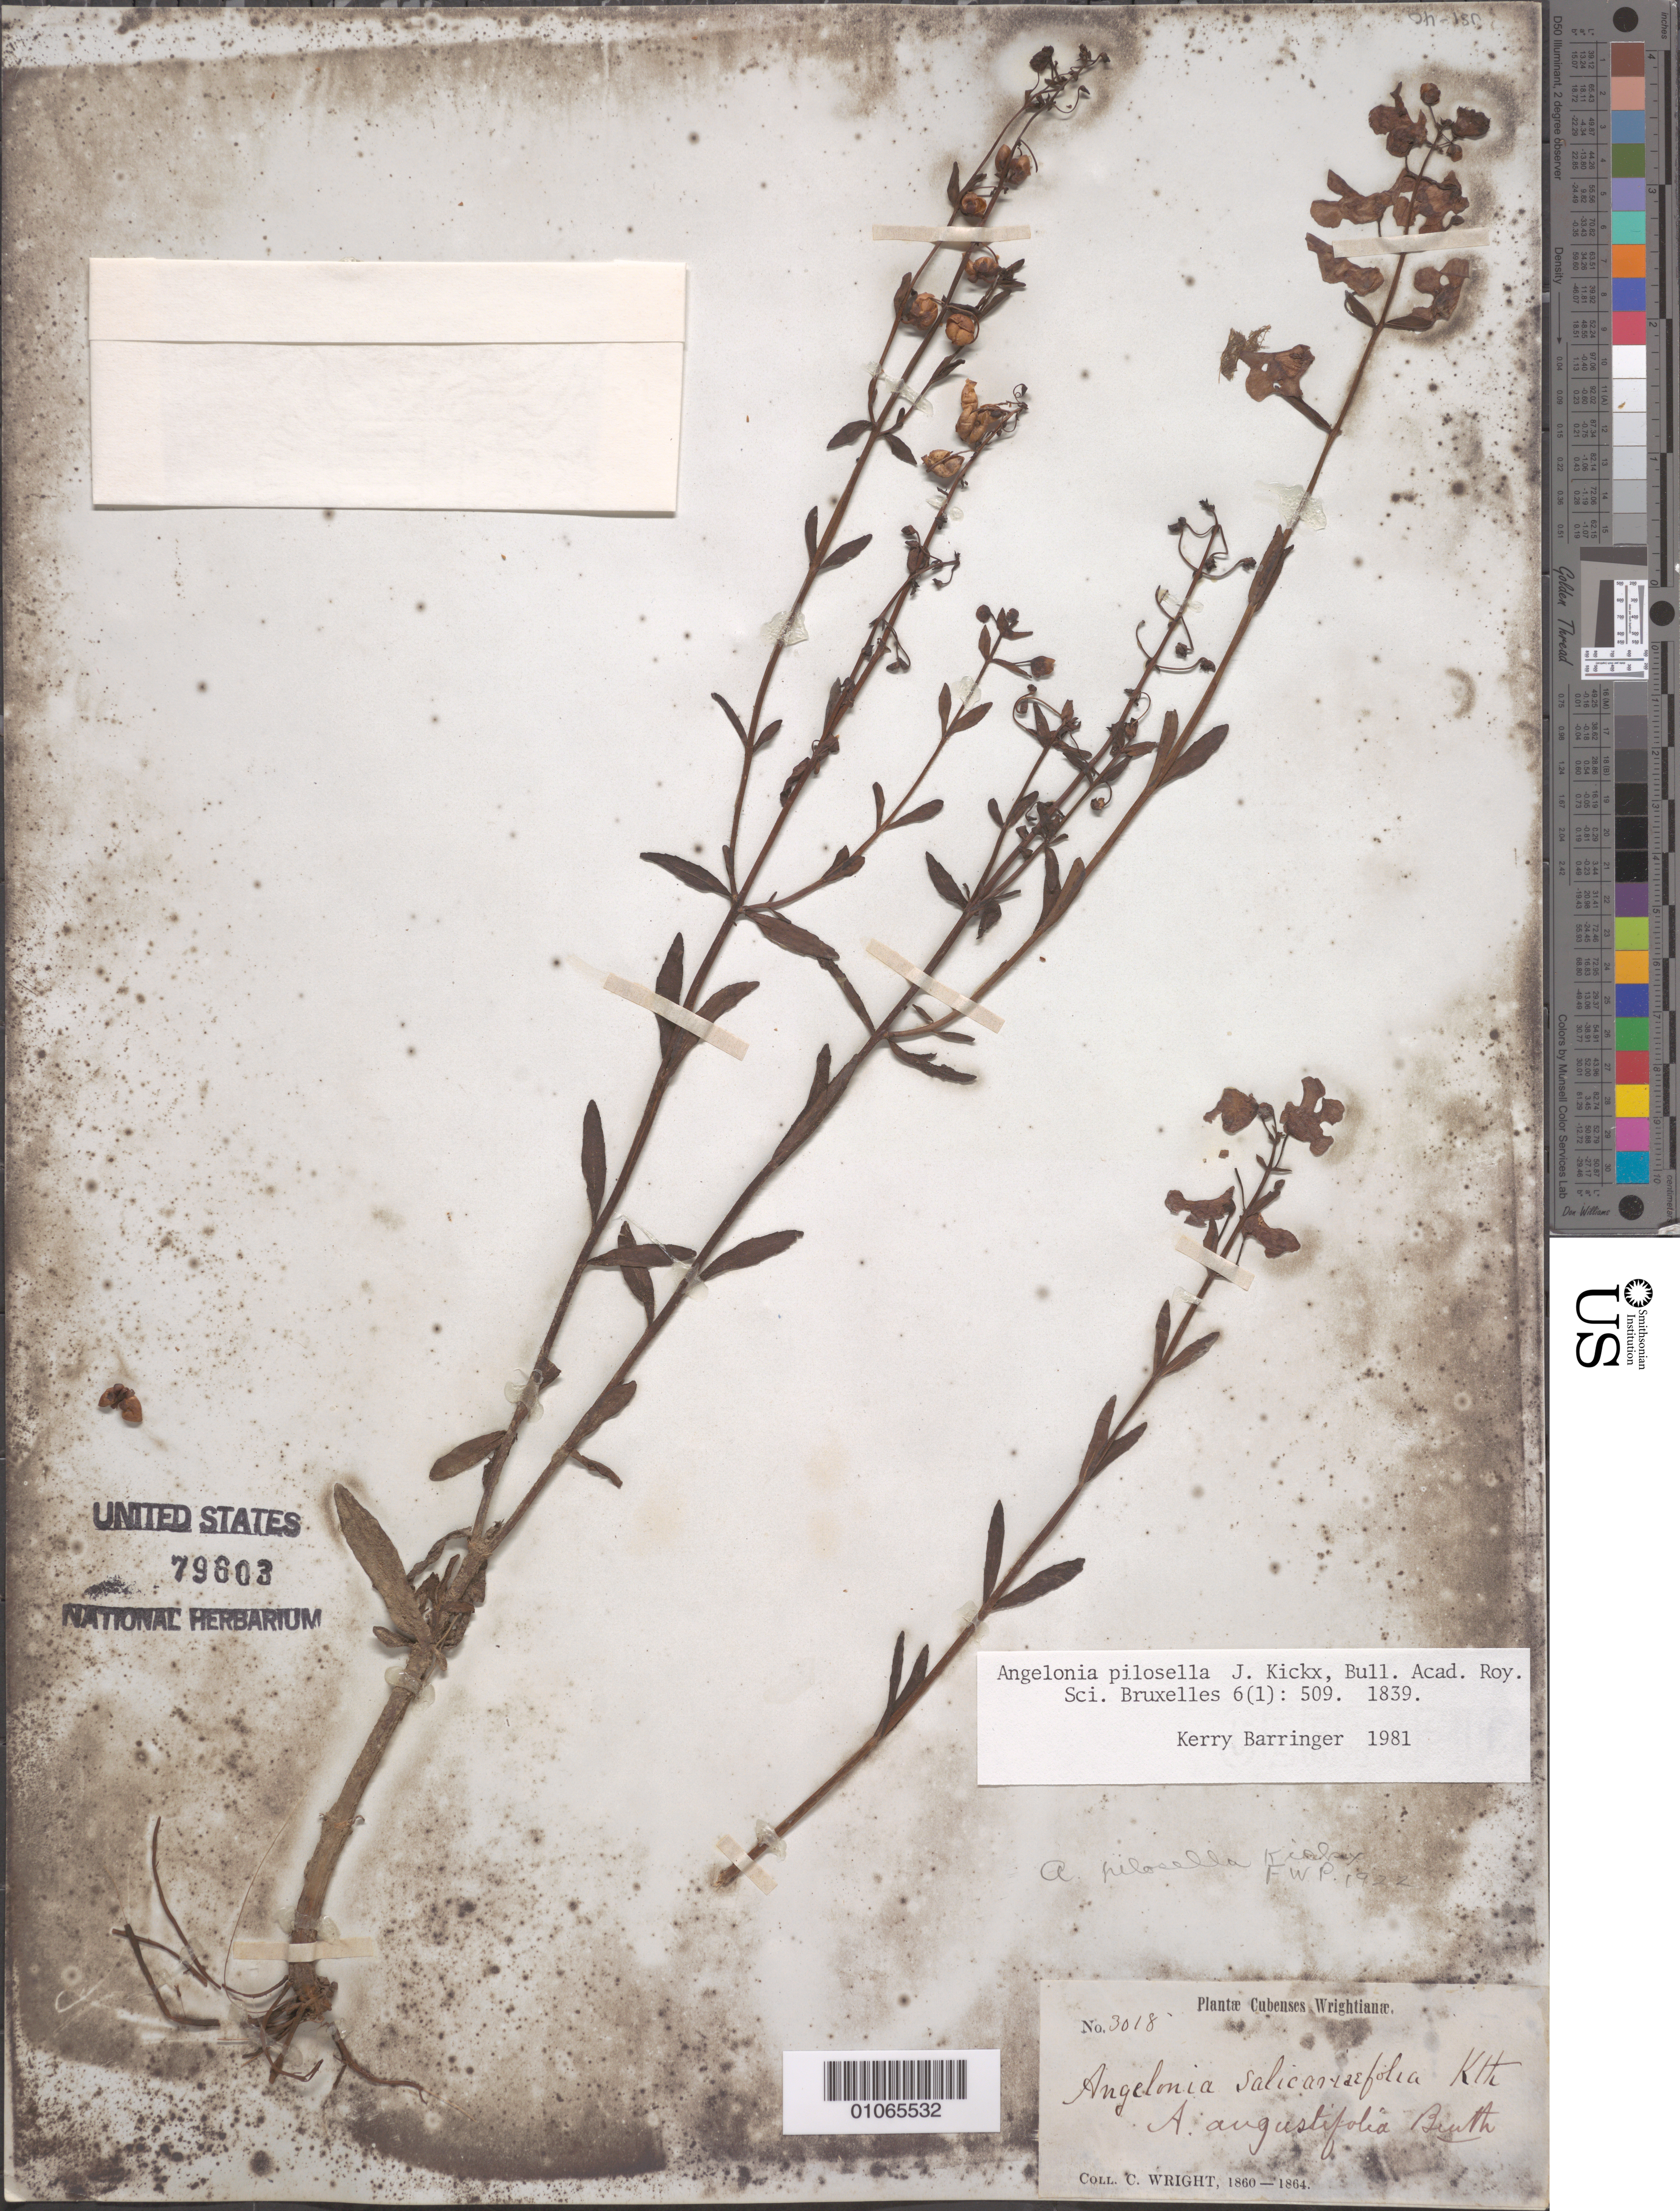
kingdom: Plantae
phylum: Tracheophyta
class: Magnoliopsida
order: Lamiales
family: Plantaginaceae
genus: Angelonia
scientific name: Angelonia pilosella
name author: J. Kickx f.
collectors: C. Wright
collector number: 3018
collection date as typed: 01 Jan 1860 to 31 Dec 1864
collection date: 1860-01-01/1864-12-31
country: Cuba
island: Cuba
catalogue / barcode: US 79603